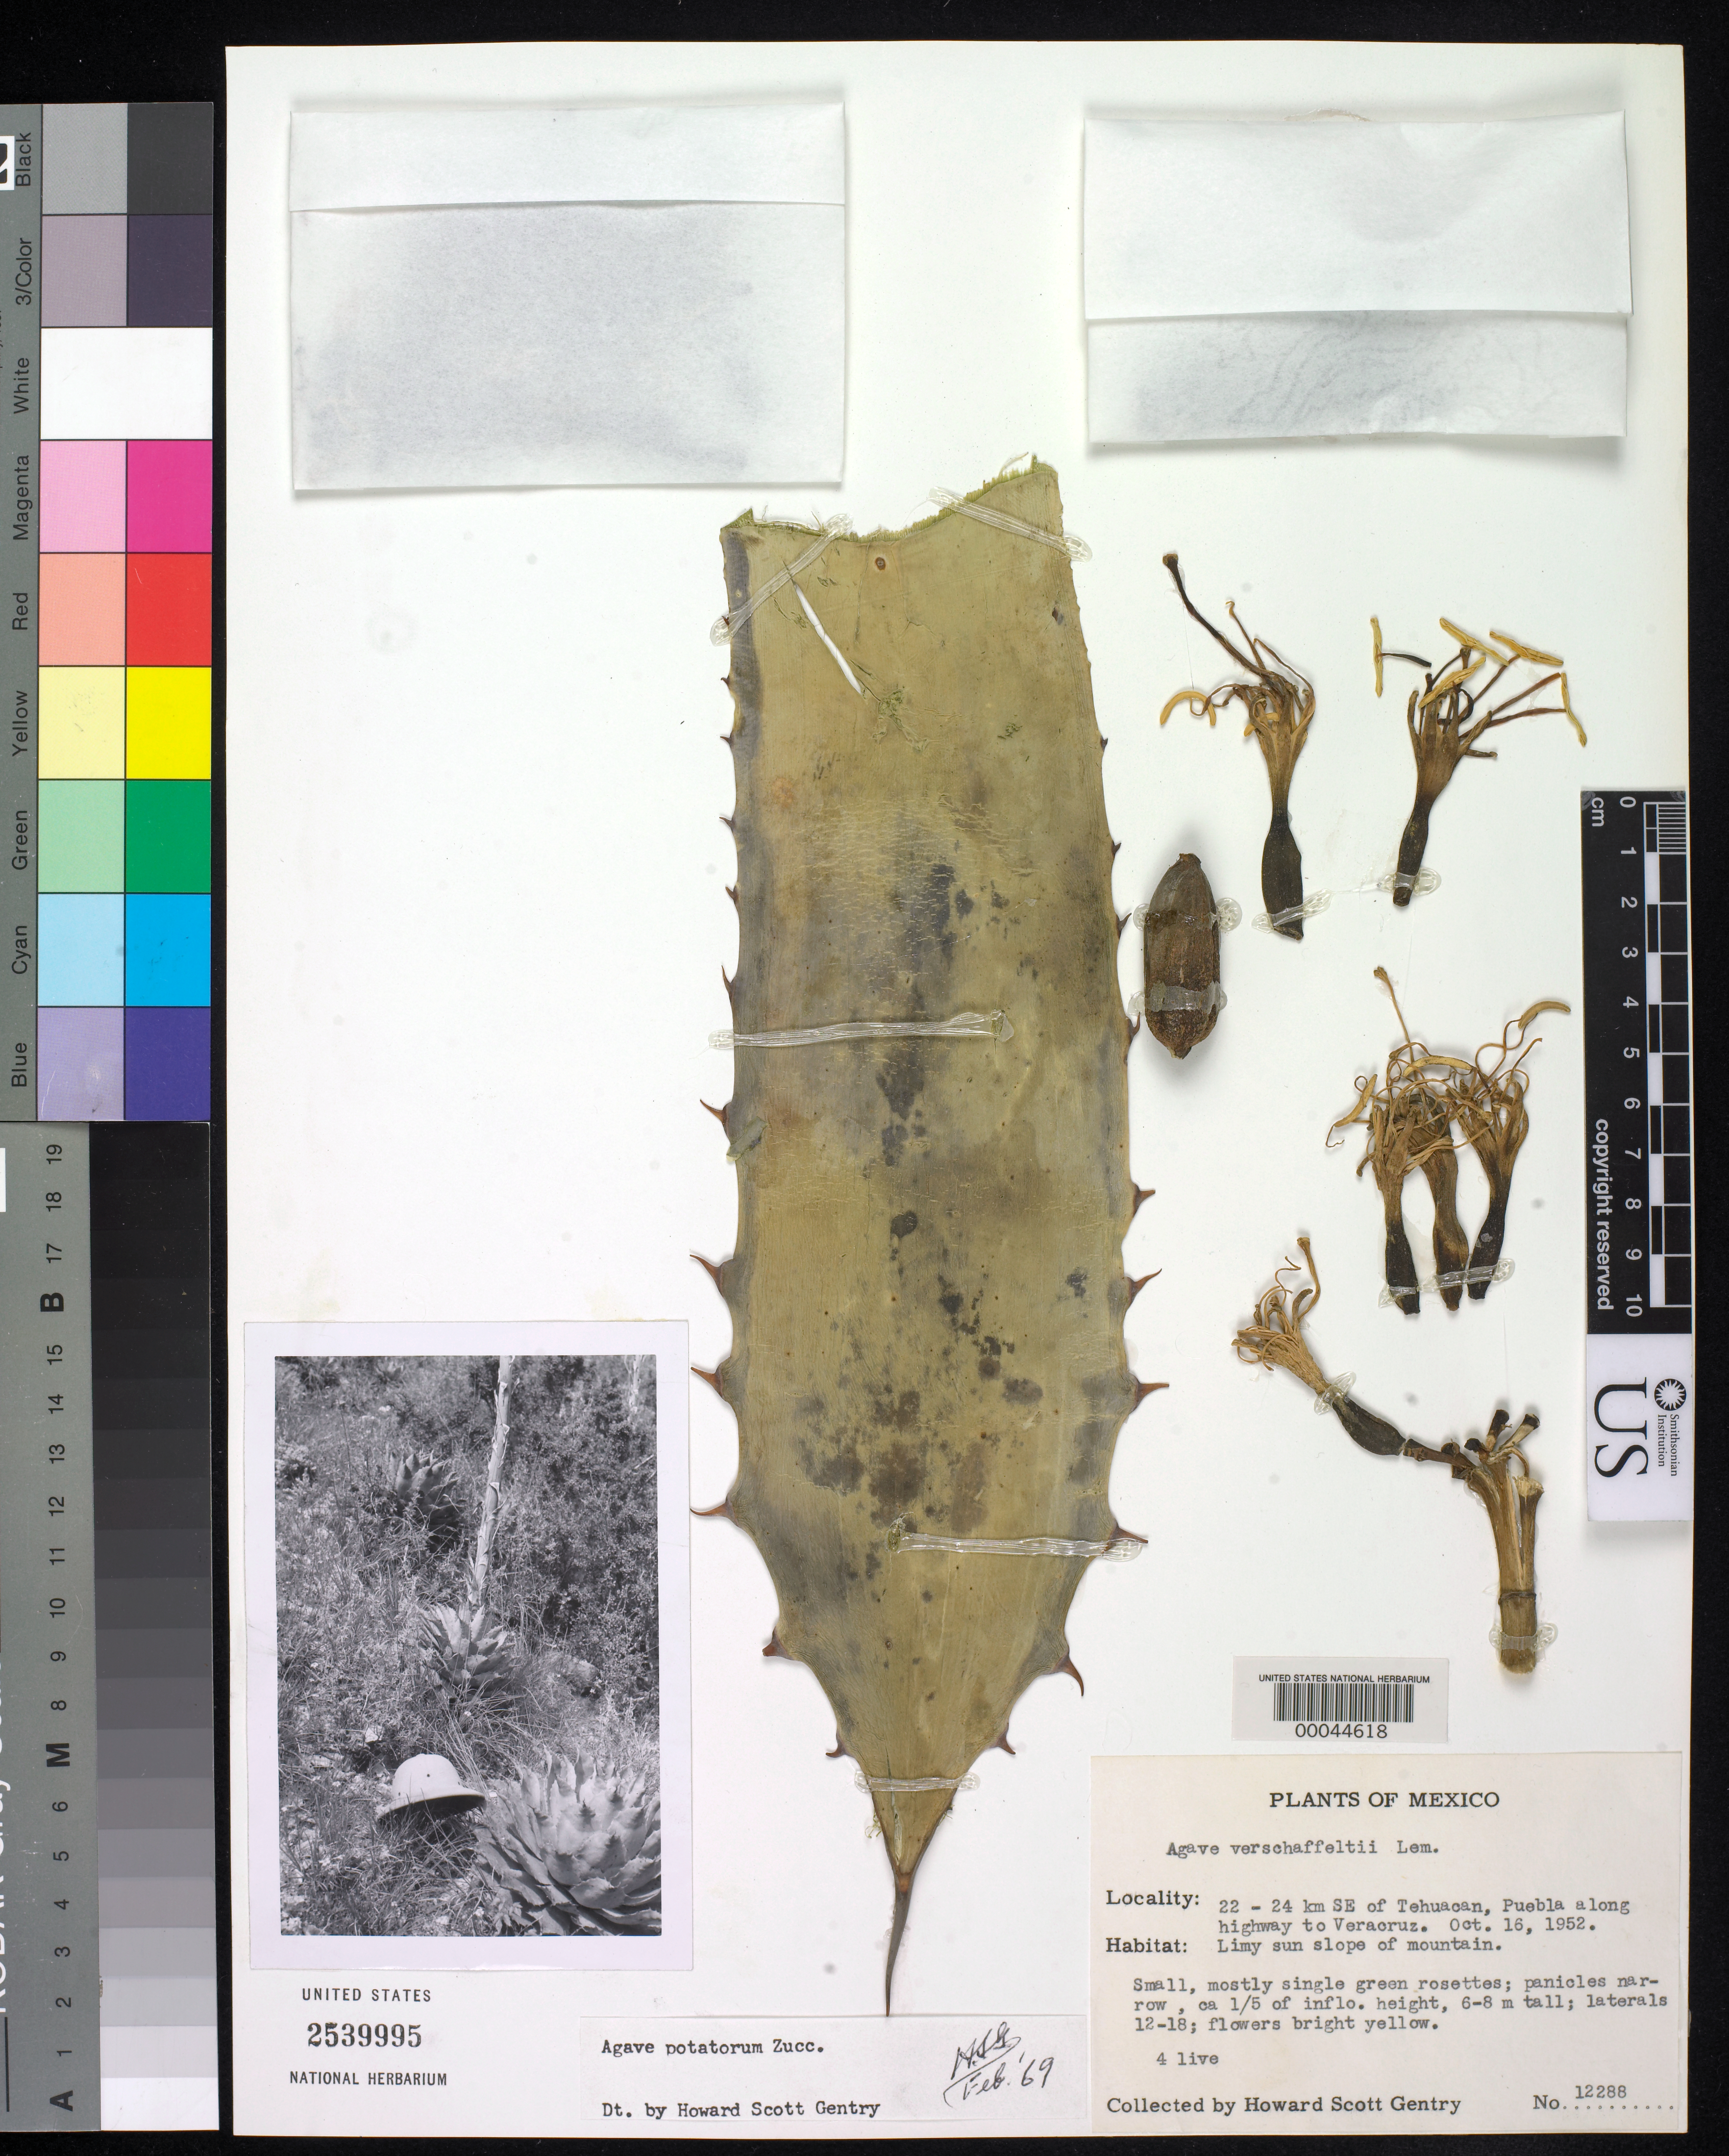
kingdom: Plantae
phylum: Tracheophyta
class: Liliopsida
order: Asparagales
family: Asparagaceae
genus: Agave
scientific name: Agave potatorum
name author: Zucc.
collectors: H. S. Gentry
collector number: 12288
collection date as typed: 16 Oct 1952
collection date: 1952-10-16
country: Mexico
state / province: Puebla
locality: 22-24 km SE of Tehuacan, along highway to Veracruz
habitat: Limy sun slope of mountain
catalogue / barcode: US 2539995